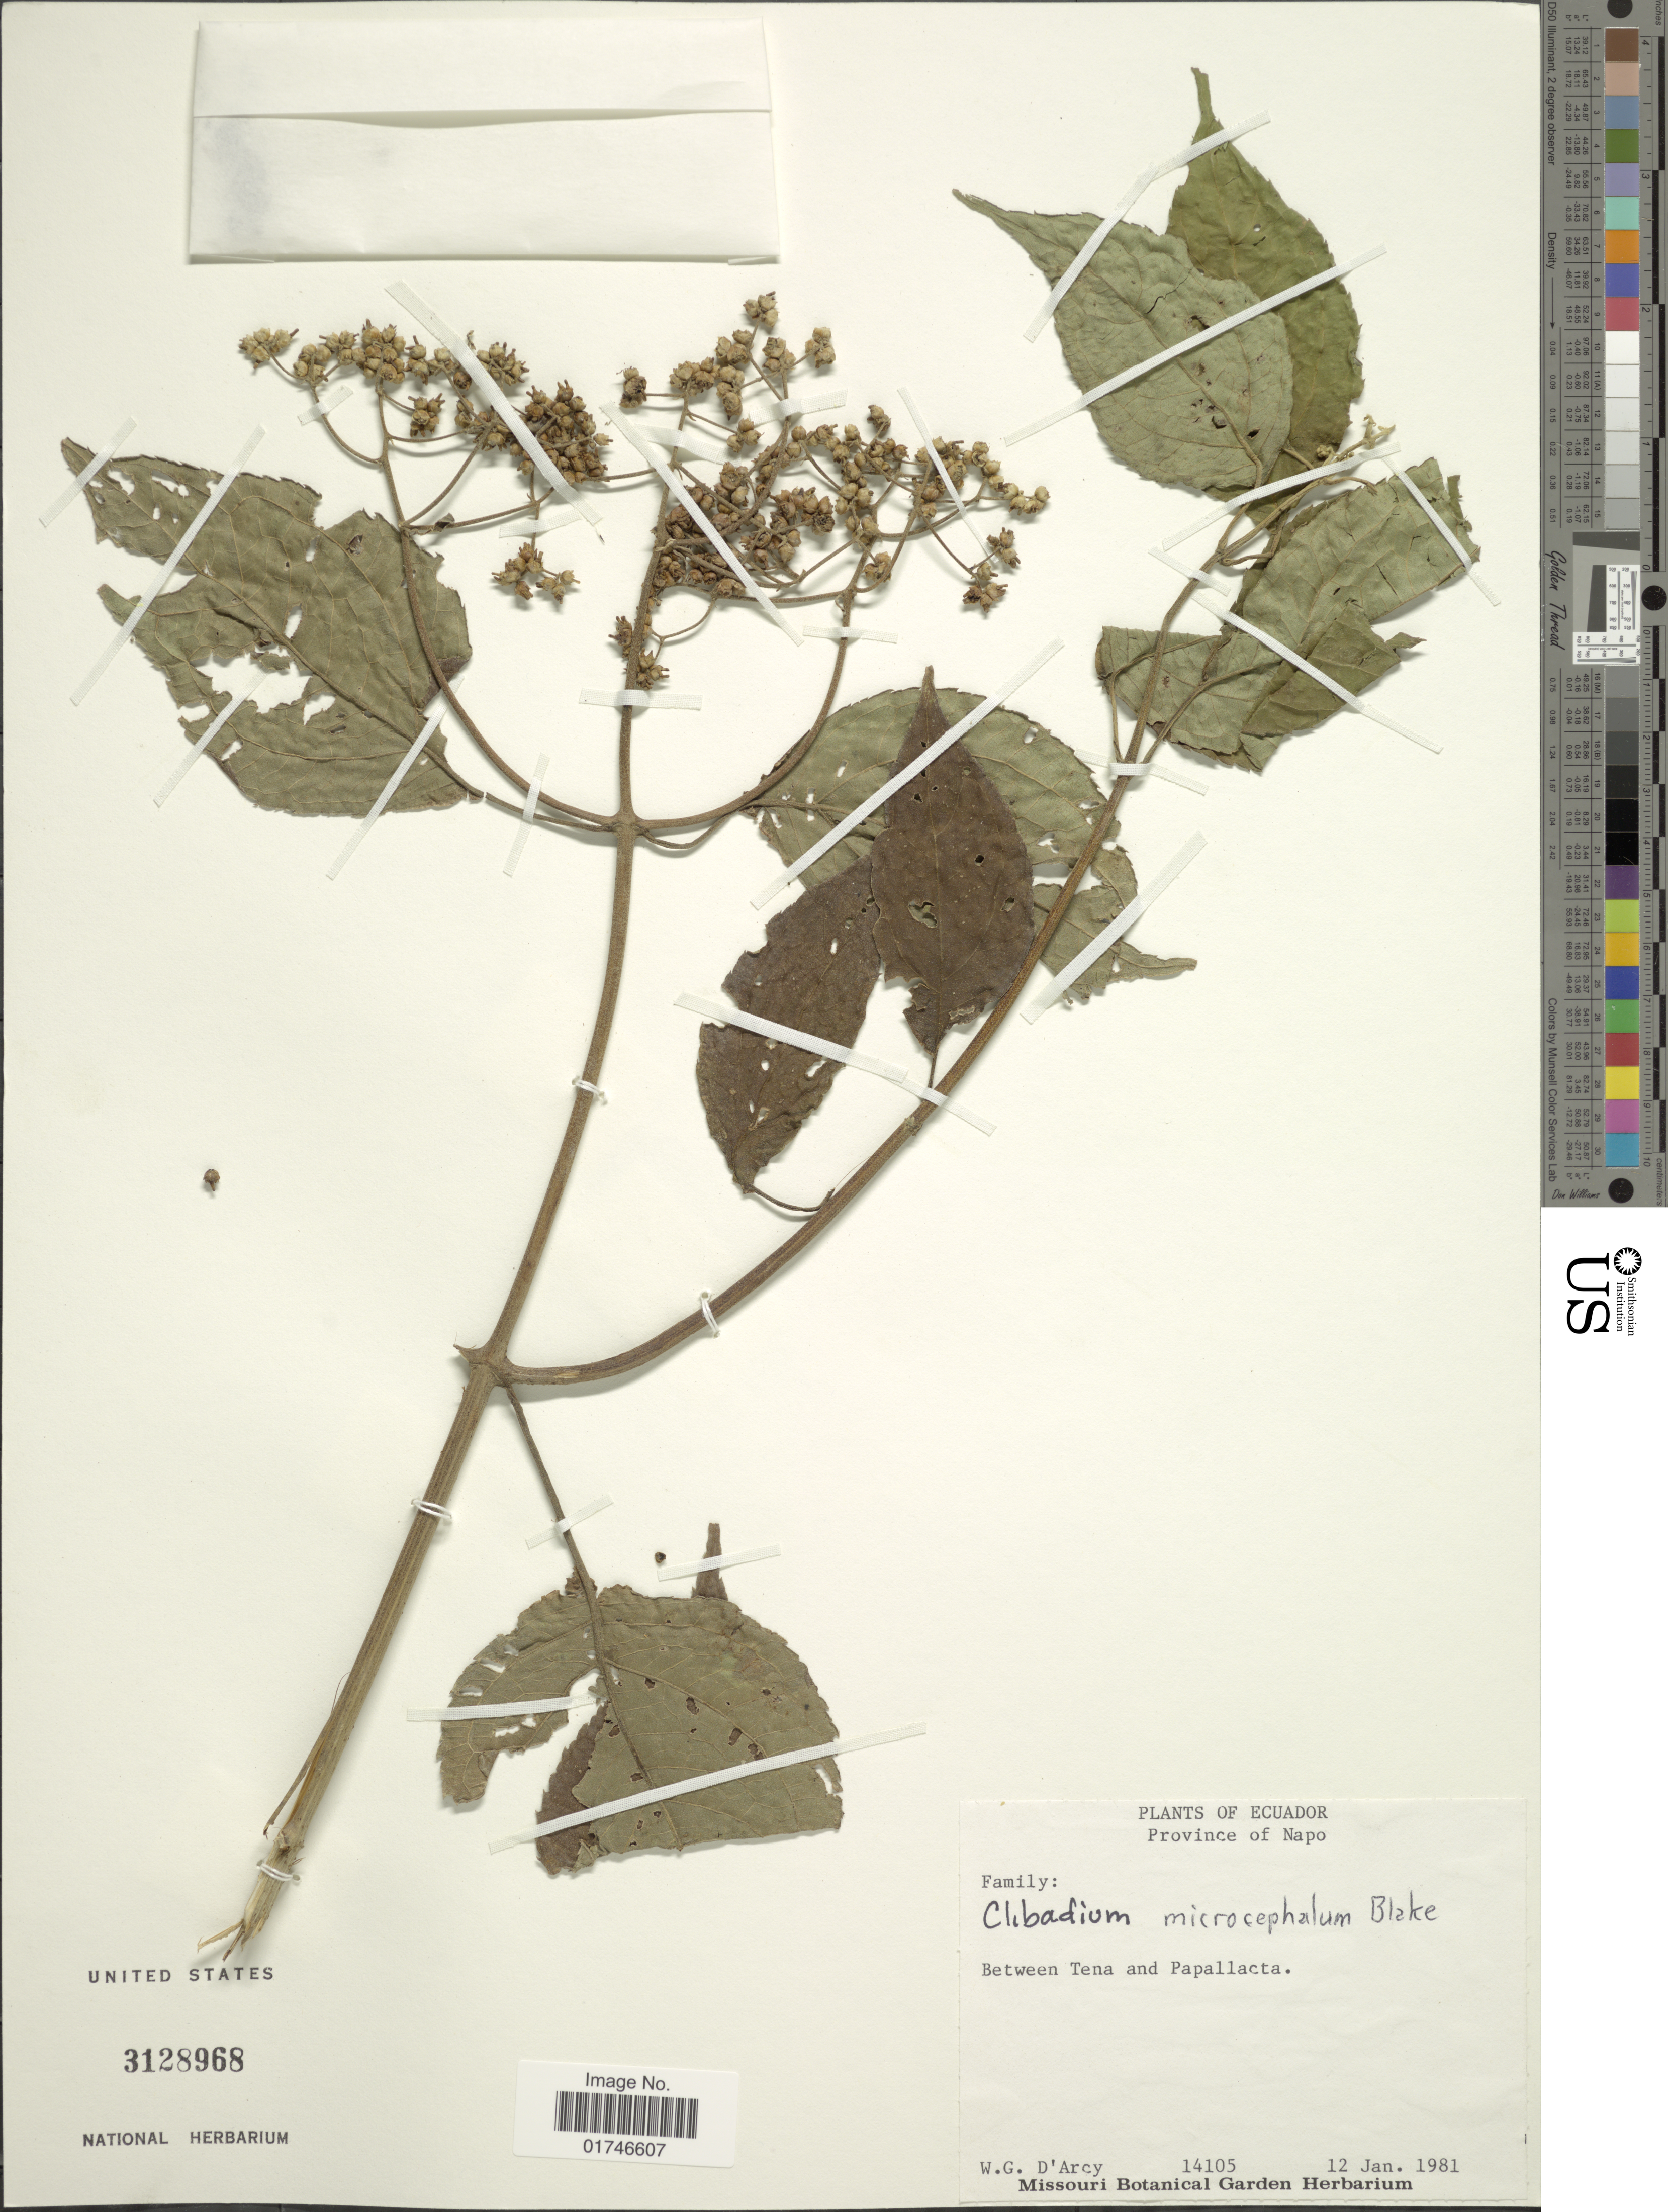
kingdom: Plantae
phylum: Tracheophyta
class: Magnoliopsida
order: Asterales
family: Asteraceae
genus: Clibadium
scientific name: Clibadium microcephalum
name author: S.F. Blake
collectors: W. G. D'Arcy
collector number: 14105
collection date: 1981-01-12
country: Ecuador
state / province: Napo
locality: Province of Napo. Between Tena and Papallacta.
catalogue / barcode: US 3128968